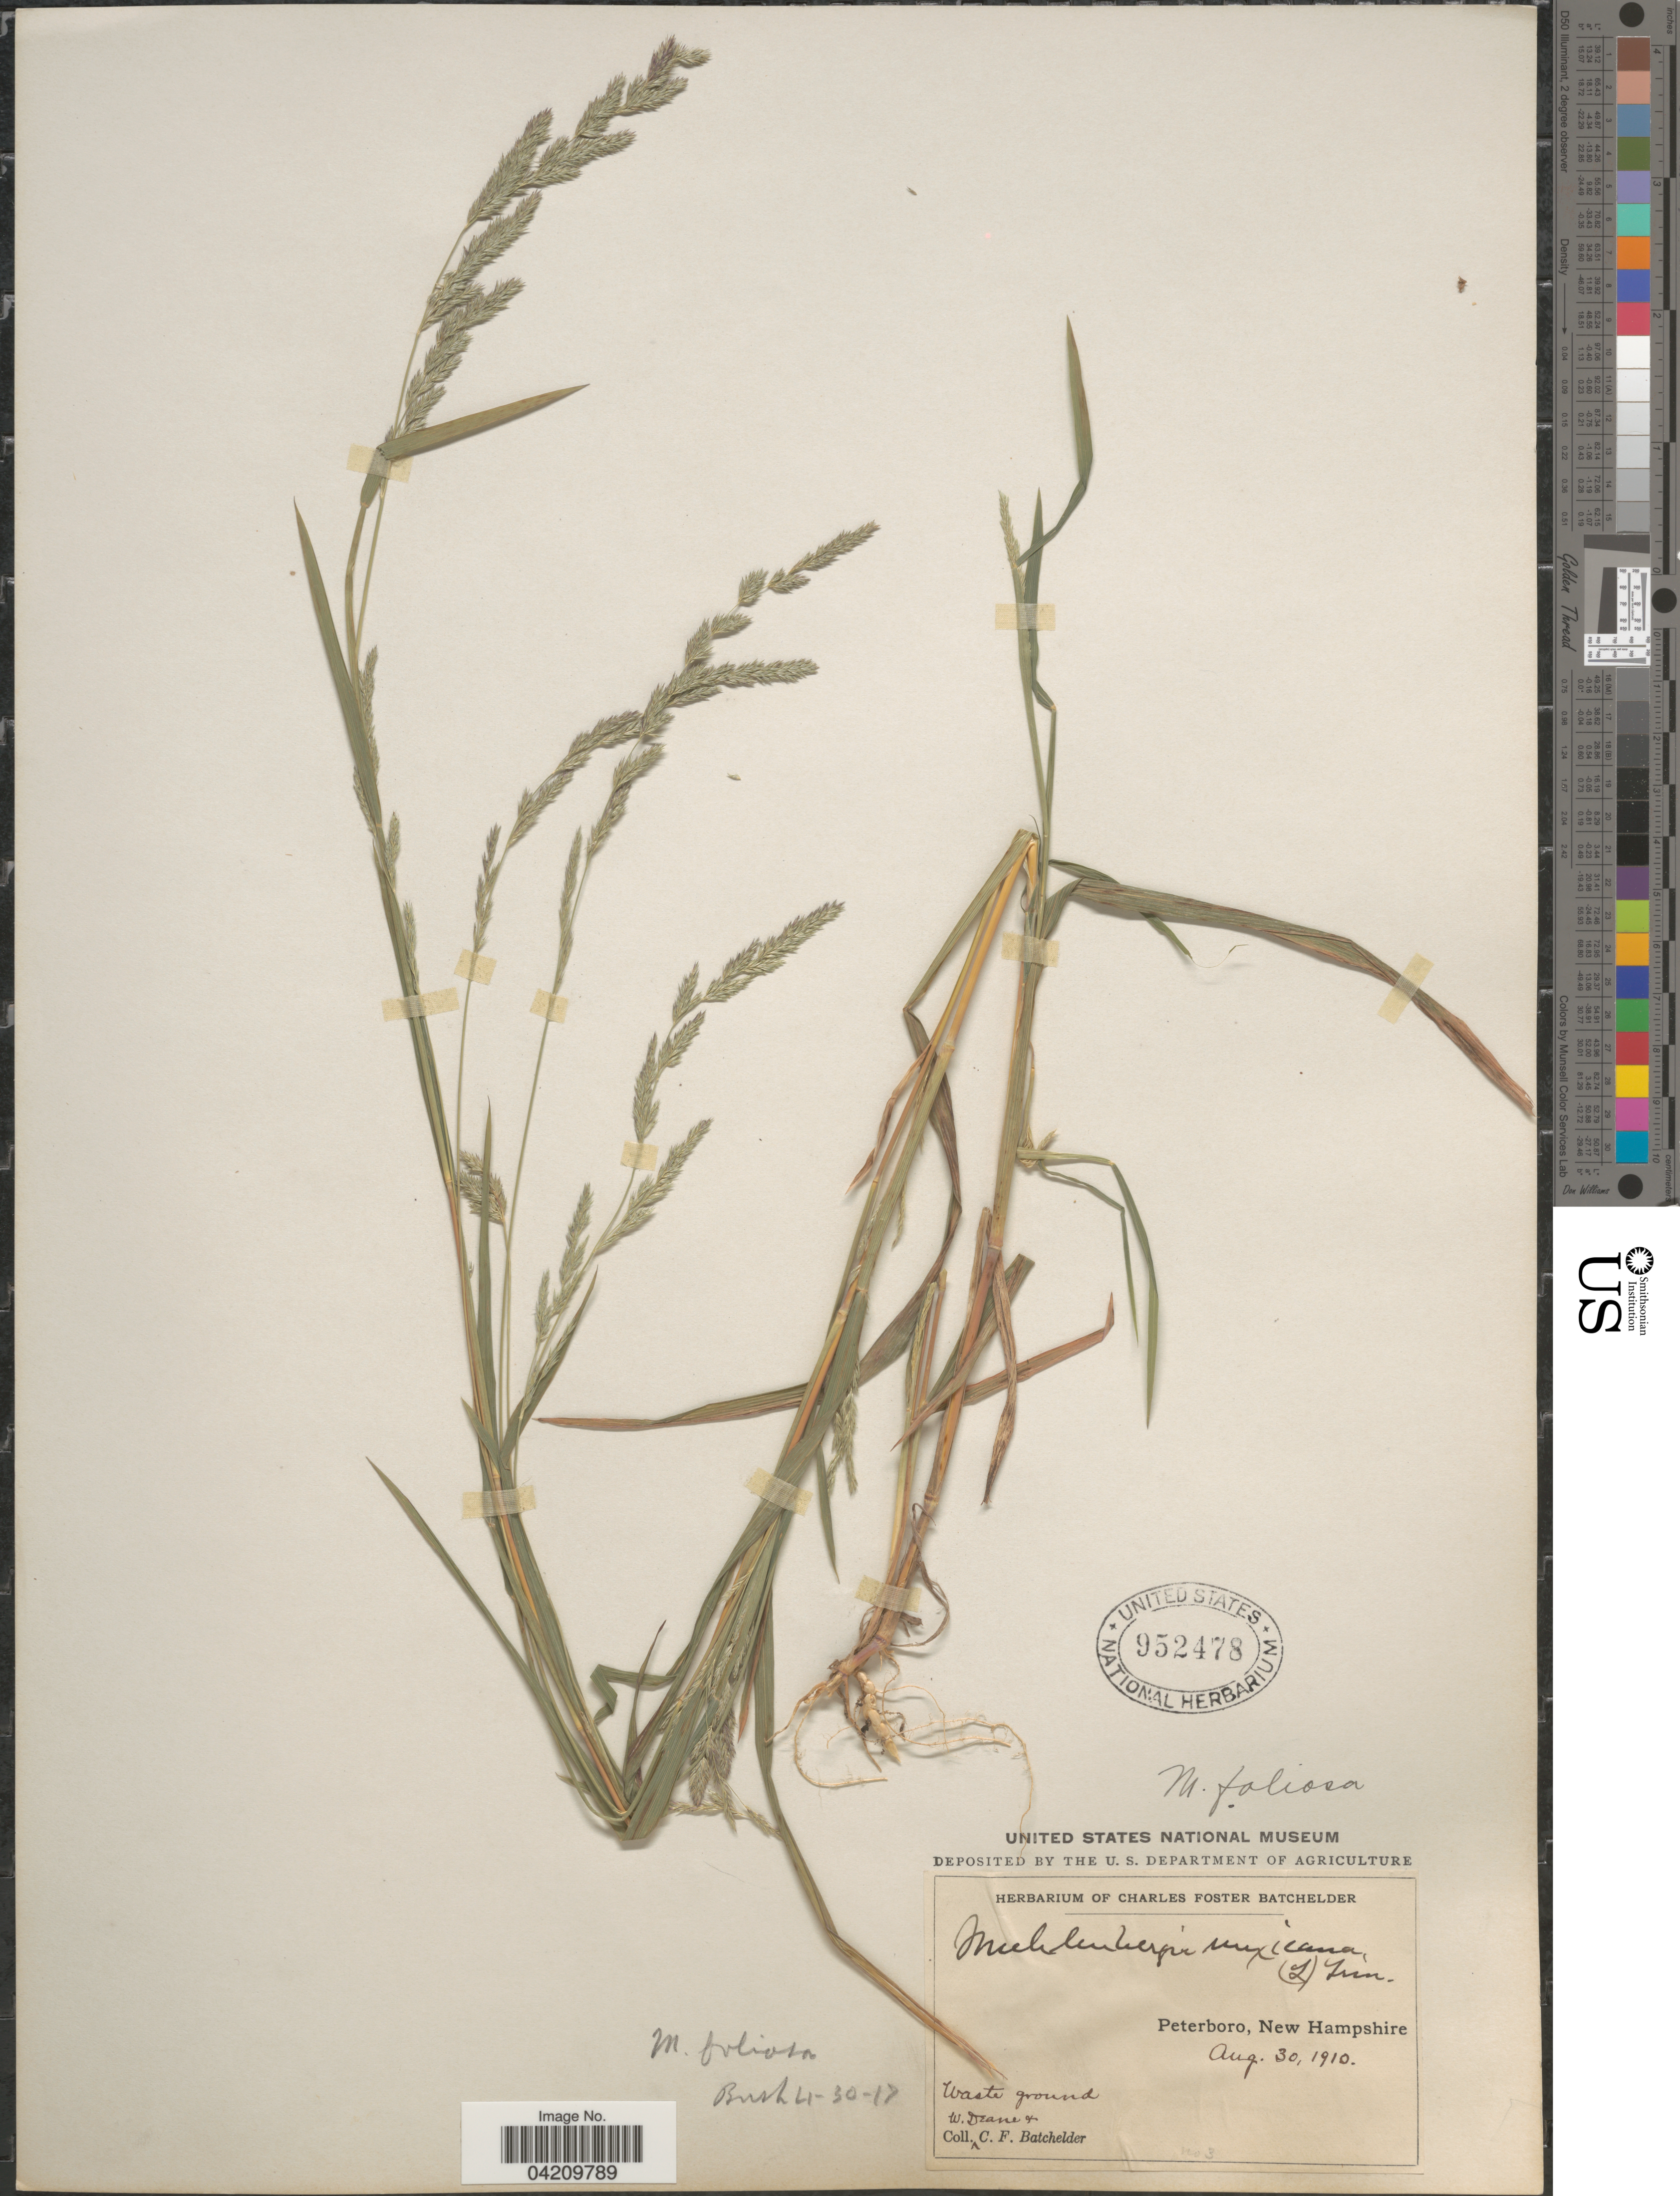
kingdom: Plantae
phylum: Tracheophyta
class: Liliopsida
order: Poales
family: Poaceae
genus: Muhlenbergia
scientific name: Muhlenbergia mexicana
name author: (L.) Trin.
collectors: W. Deane & C. Batchelder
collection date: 1910-08-30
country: United States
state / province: New Hampshire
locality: Peterboro.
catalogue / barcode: US 952478